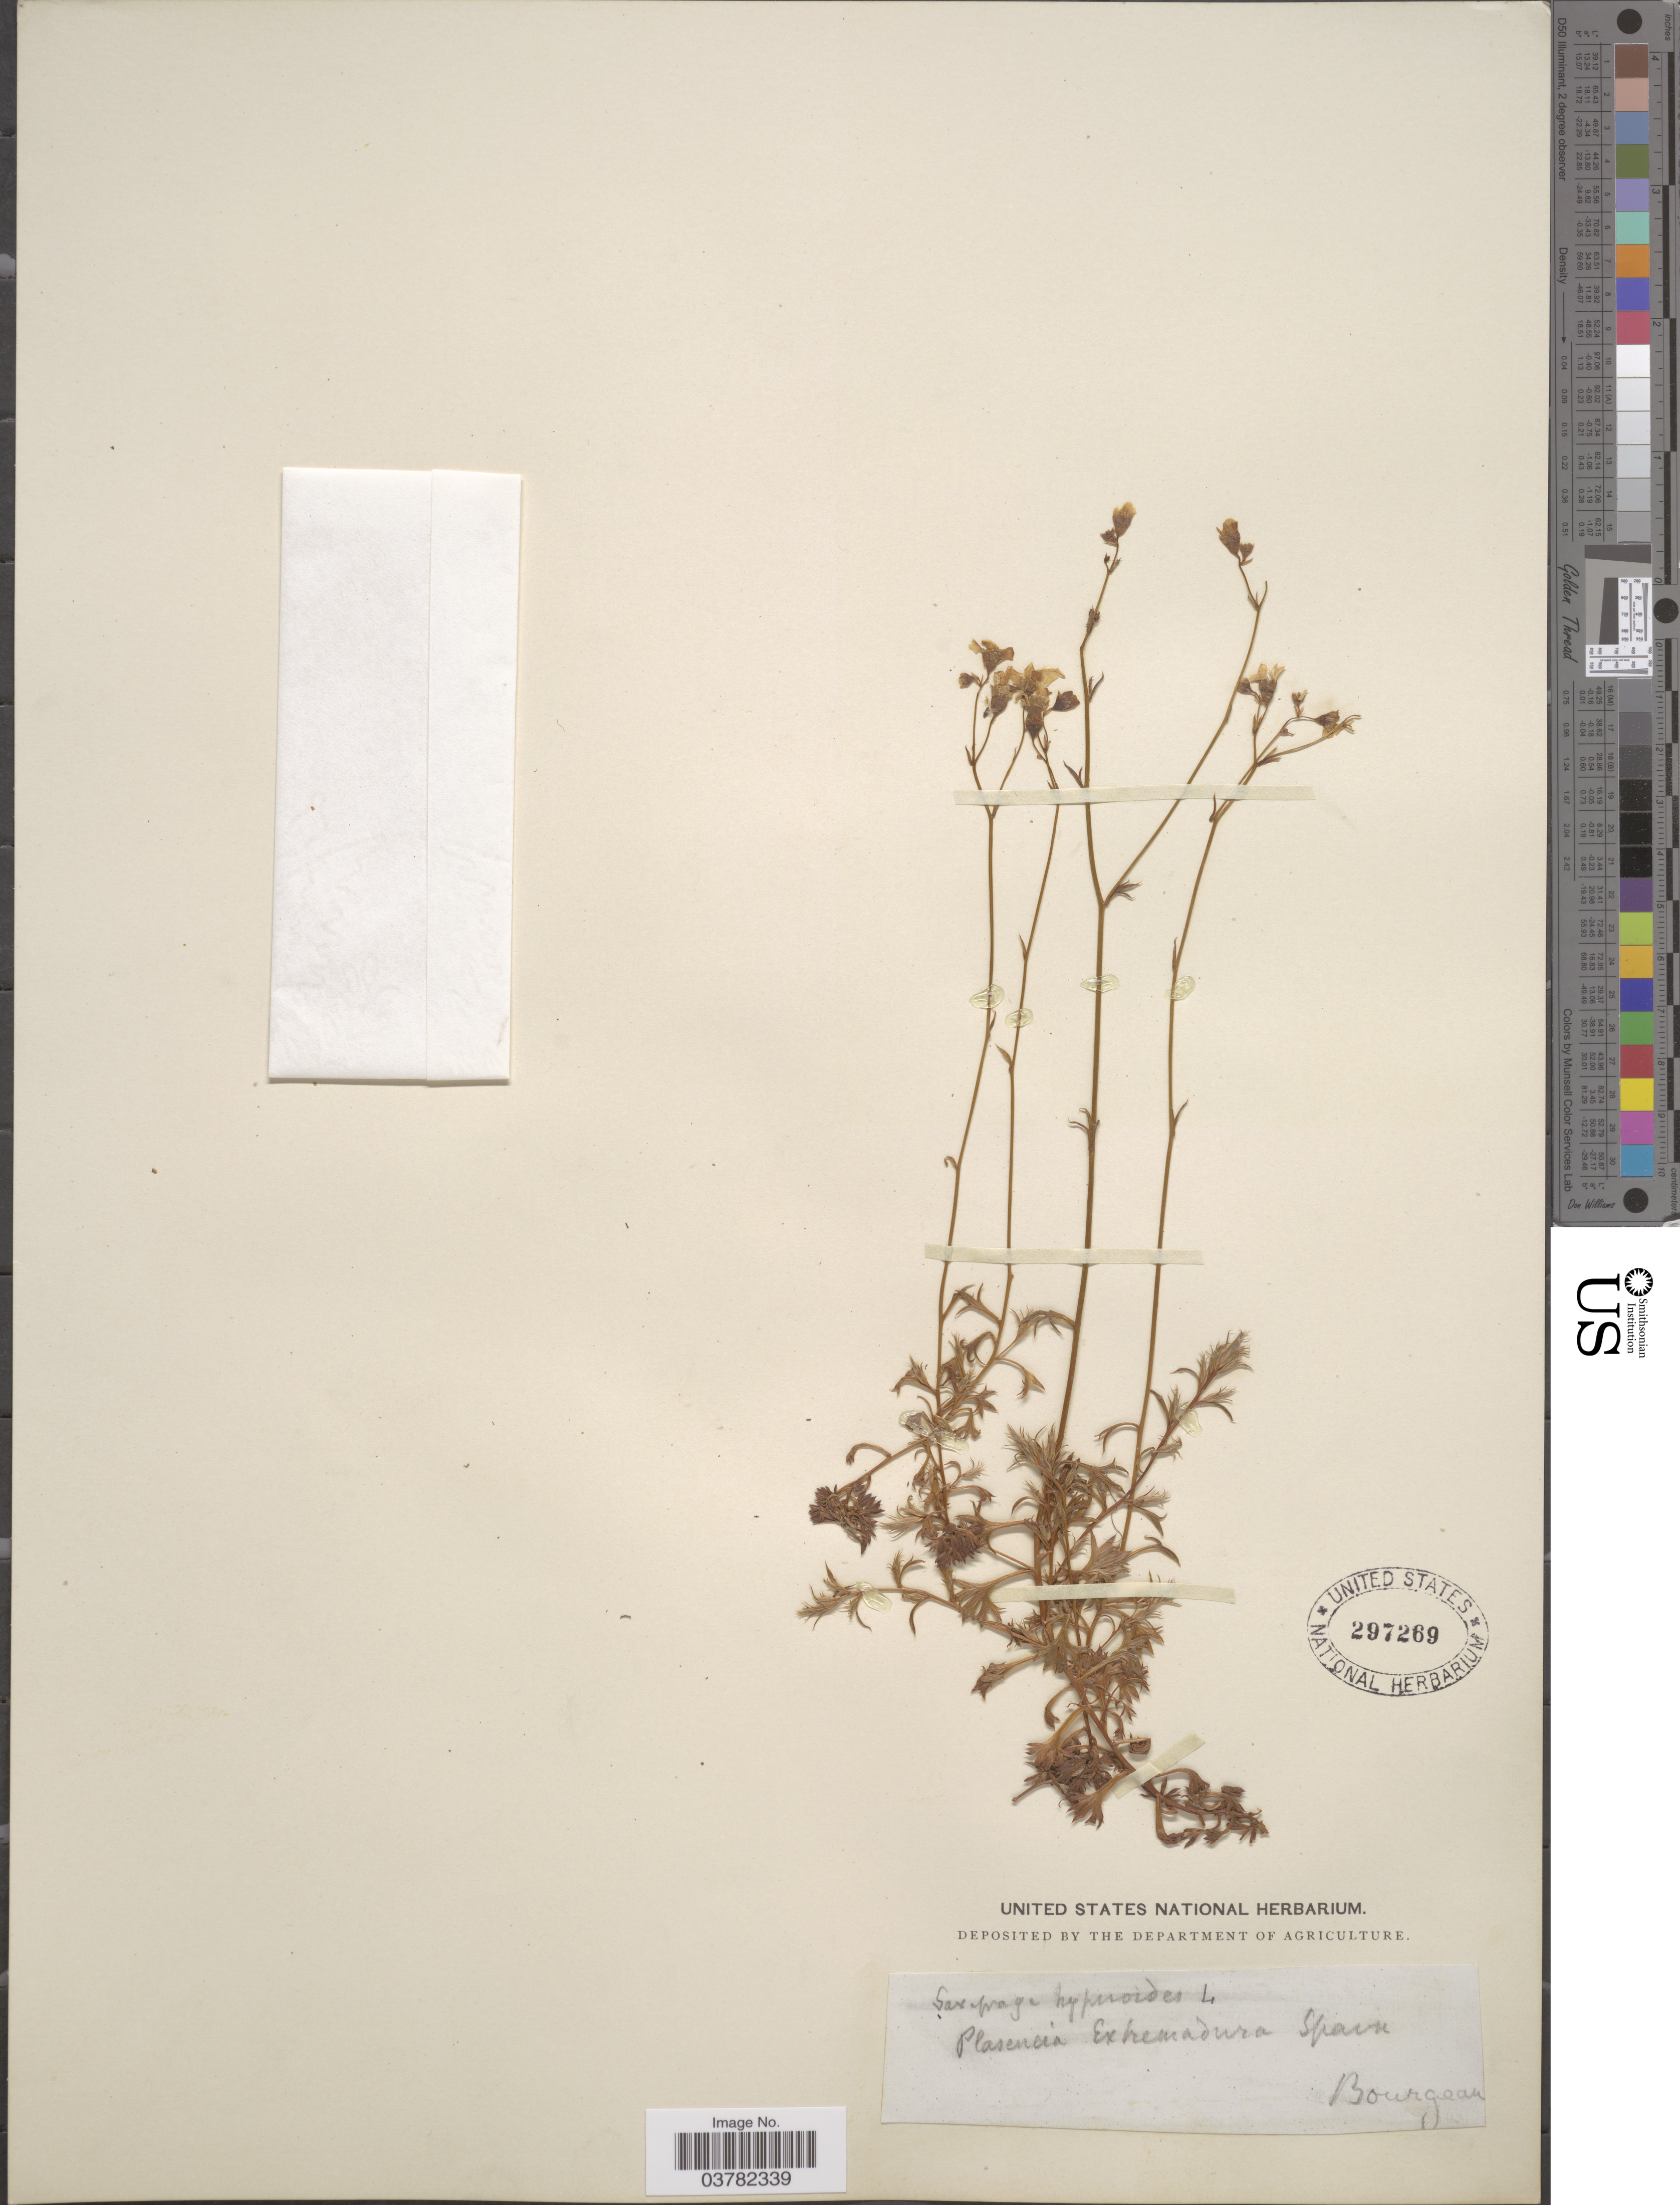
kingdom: Plantae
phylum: Tracheophyta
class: Magnoliopsida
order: Saxifragales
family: Saxifragaceae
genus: Saxifraga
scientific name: Saxifraga hypnoides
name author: L.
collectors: -. Bourgeau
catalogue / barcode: US 297269